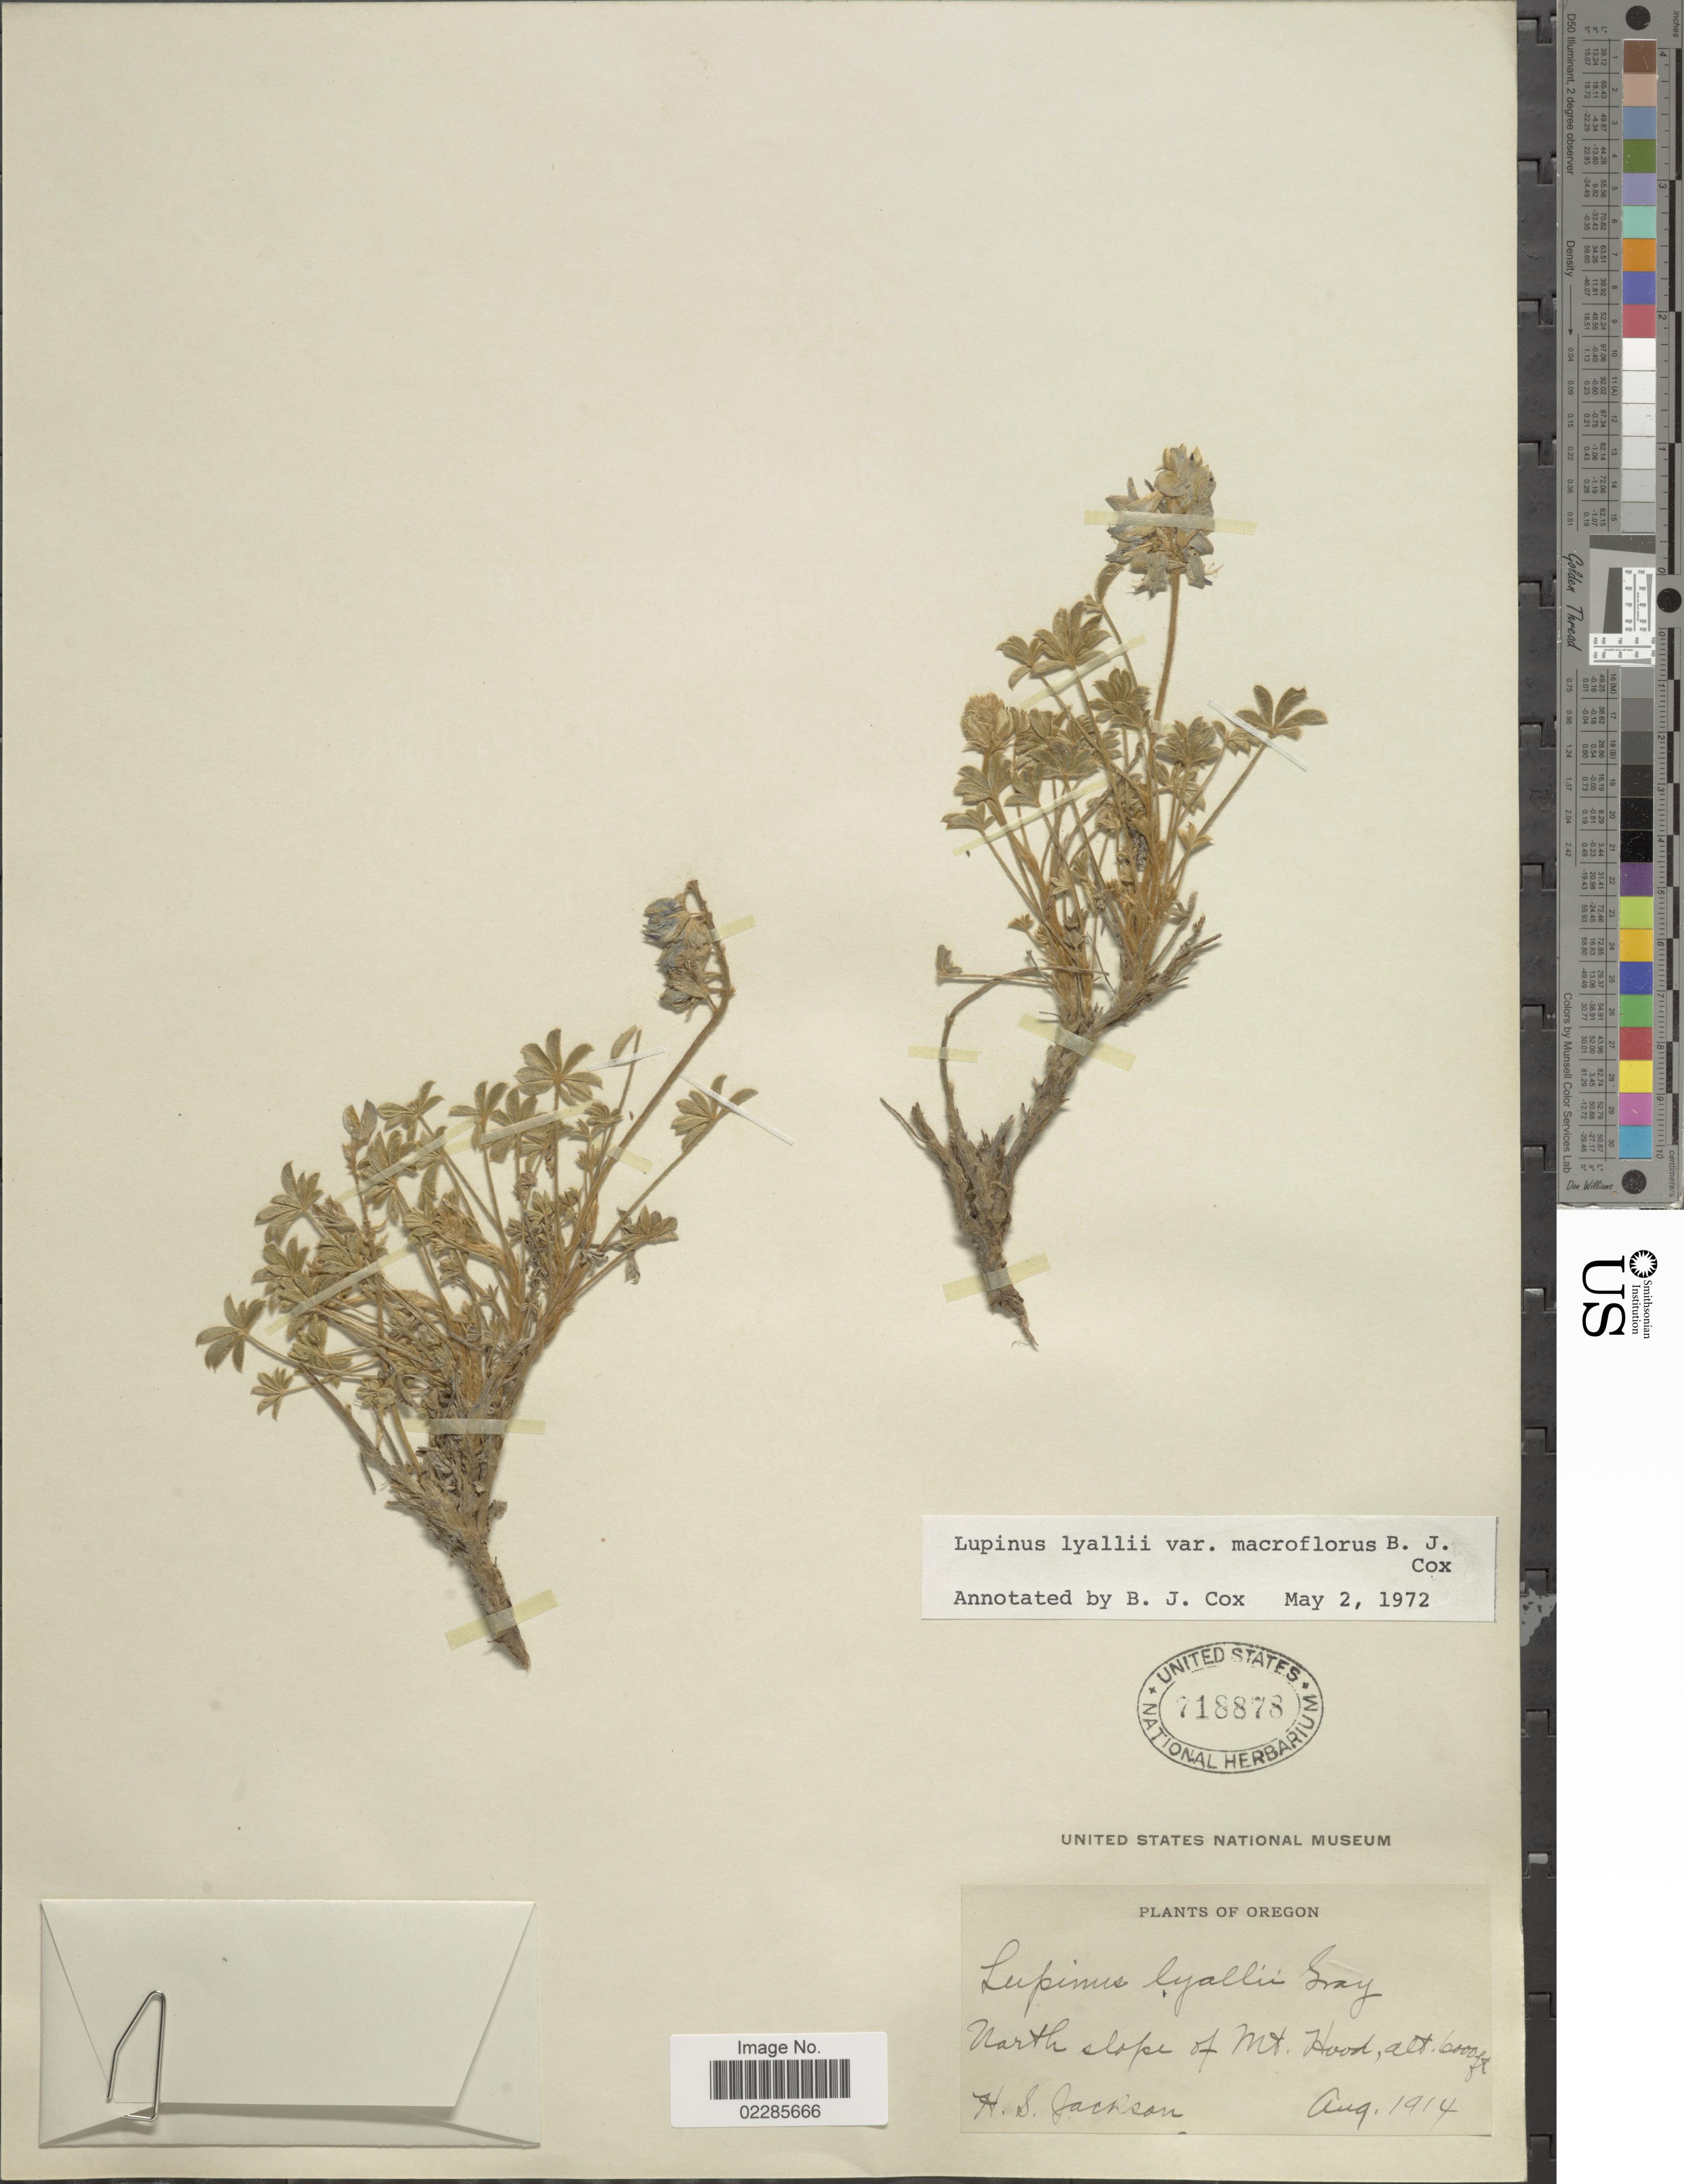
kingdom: Plantae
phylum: Tracheophyta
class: Magnoliopsida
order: Fabales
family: Fabaceae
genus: Lupinus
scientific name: Lupinus lyallii var. macroflorus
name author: B.J. Cox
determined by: Cox, B. J.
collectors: H. Jackson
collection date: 1914-08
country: United States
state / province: Oregon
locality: North slope of Mt Hood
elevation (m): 1829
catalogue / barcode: US 718878